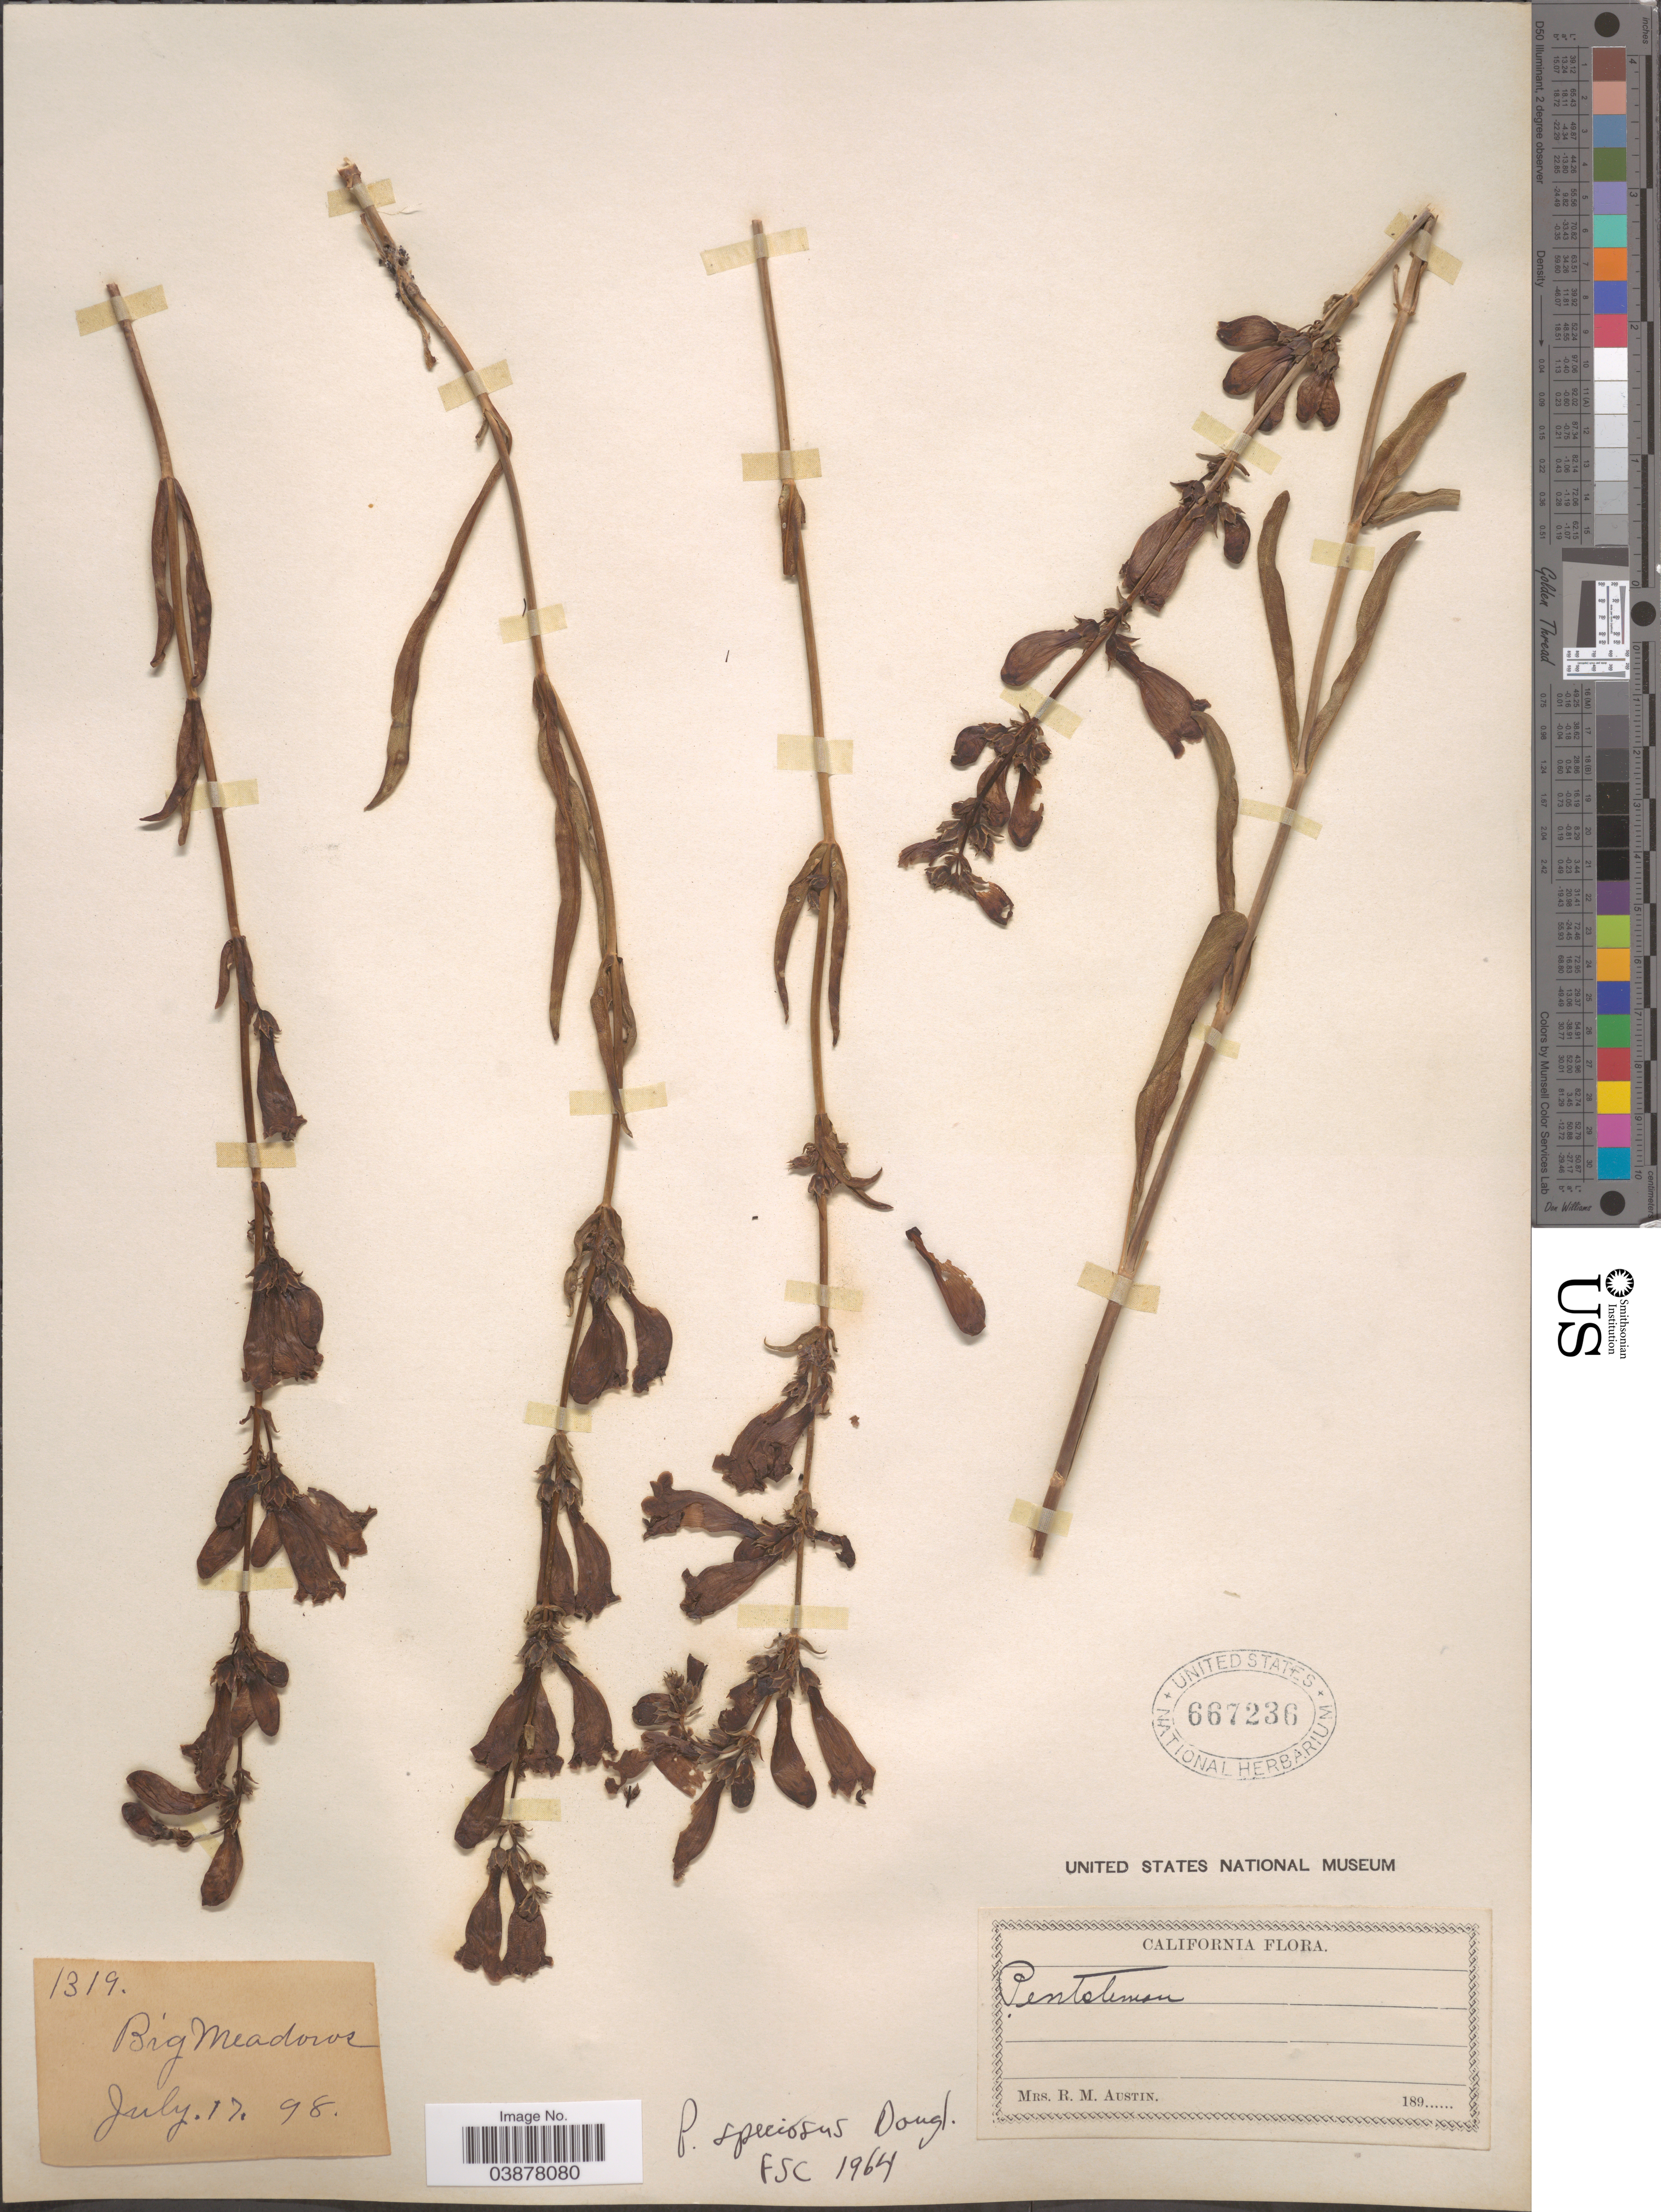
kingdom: Plantae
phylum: Tracheophyta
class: Magnoliopsida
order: Lamiales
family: Plantaginaceae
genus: Penstemon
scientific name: Penstemon speciosus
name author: Douglas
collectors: R. Austin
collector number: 1319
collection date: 1898-07-17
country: United States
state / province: California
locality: Big Meadows.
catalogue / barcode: US 667236